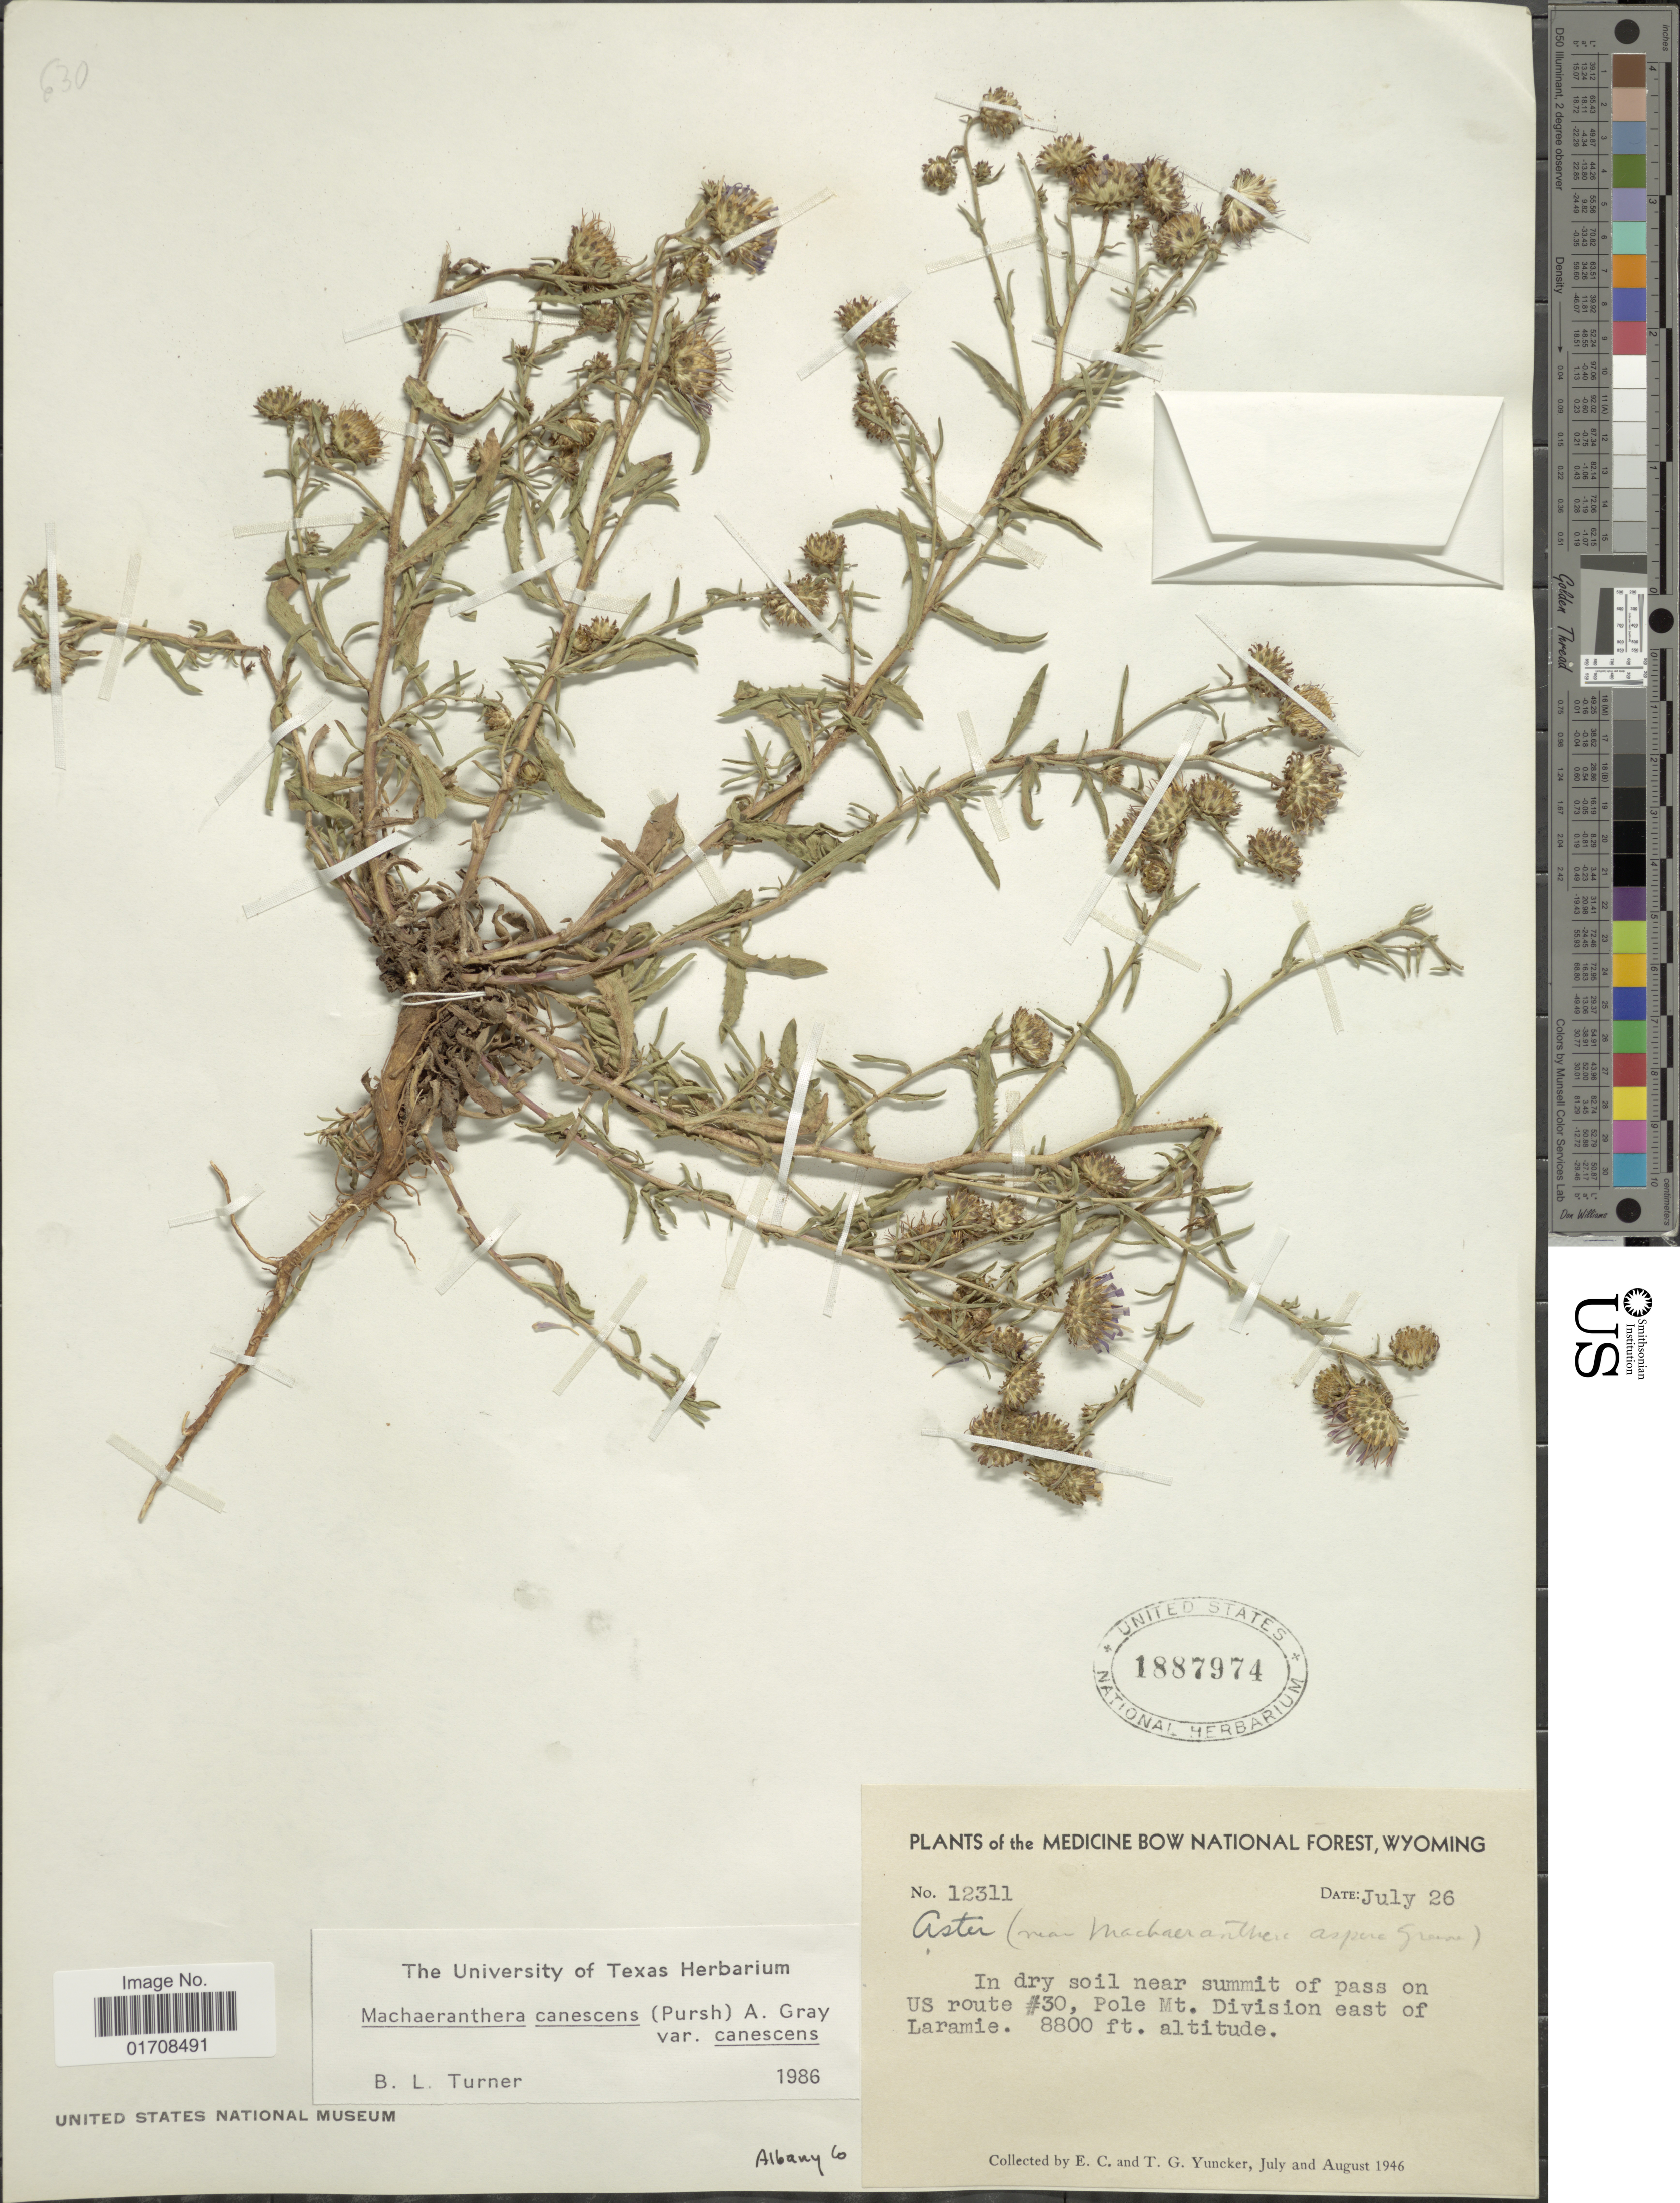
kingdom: Plantae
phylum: Tracheophyta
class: Magnoliopsida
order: Asterales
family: Asteraceae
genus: Machaeranthera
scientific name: Machaeranthera canescens var. canescens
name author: (Pursh) A. Gray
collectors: E. C. Yuncker & T. G. Yuncker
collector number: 12311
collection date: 1946-07-26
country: United States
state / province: Wyoming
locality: Medicine Bow National Forest, near summit of pass on US route #30, Pole Mt. Division east of Laramie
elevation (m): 2682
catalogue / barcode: US 1887974